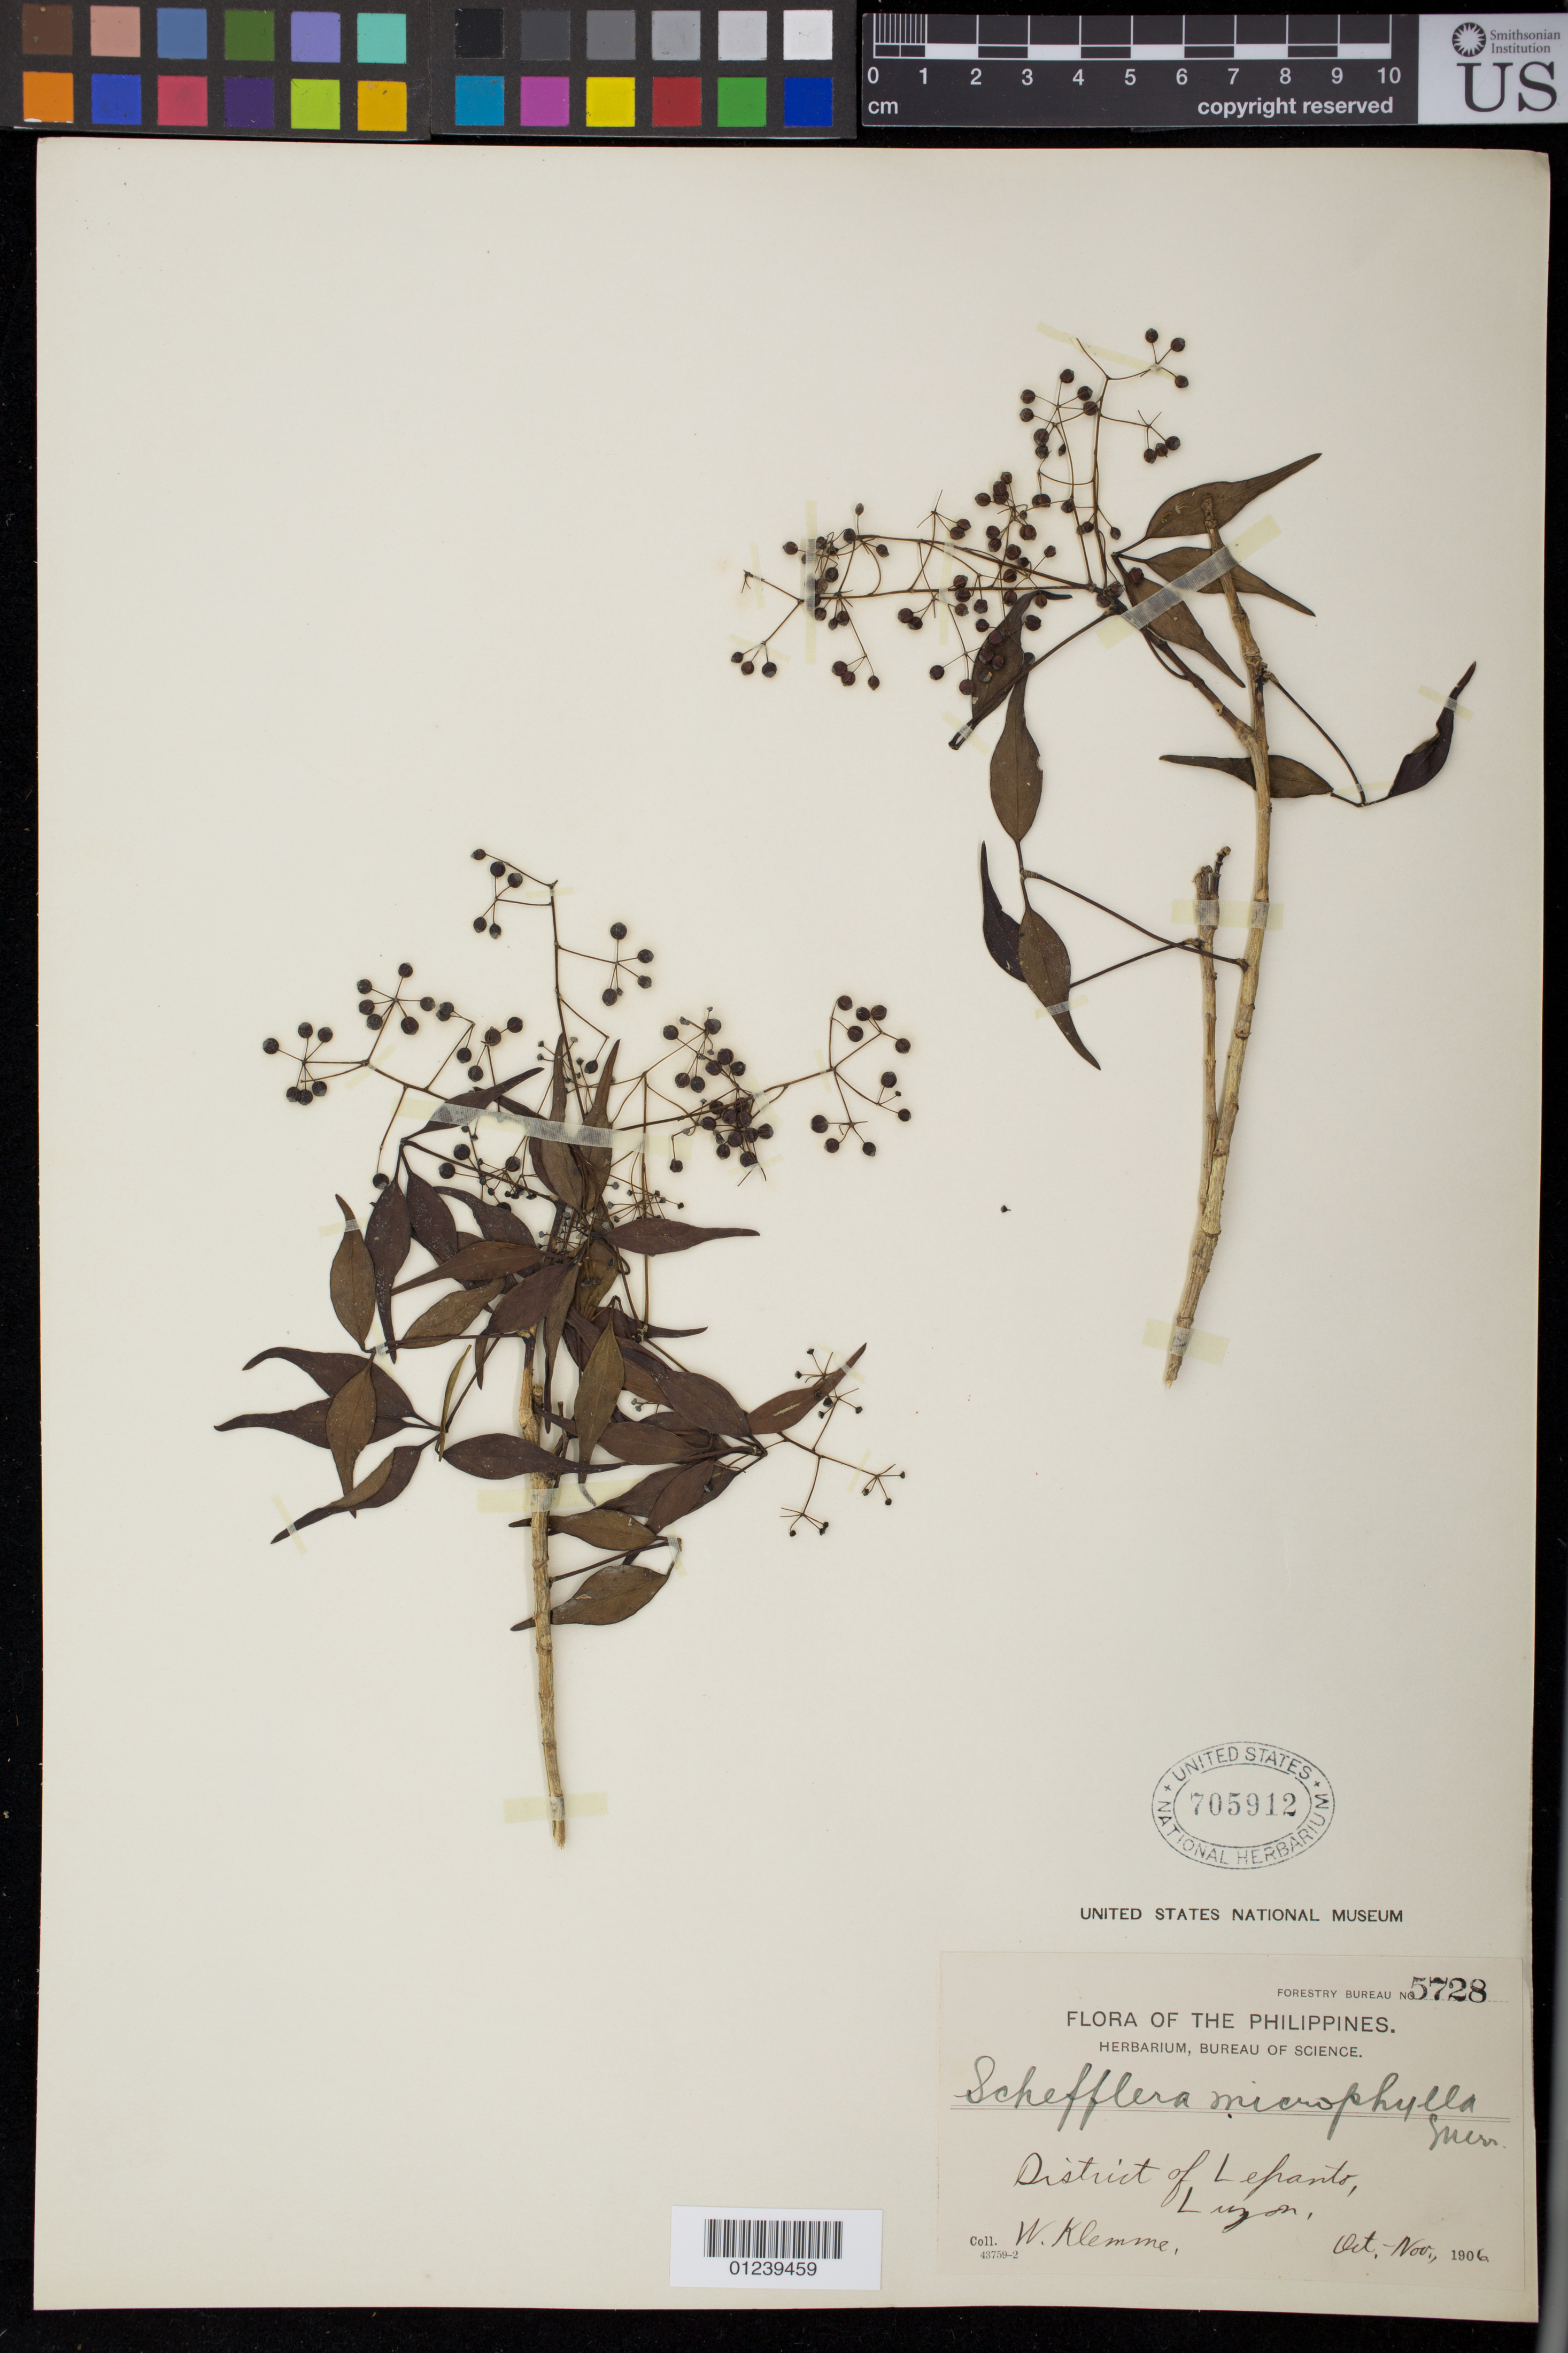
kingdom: Plantae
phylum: Tracheophyta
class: Magnoliopsida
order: Apiales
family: Araliaceae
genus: Schefflera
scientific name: Schefflera microphylla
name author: Merr.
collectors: W. Klemme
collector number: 5728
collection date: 1906-10/1906-11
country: Philippines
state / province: Central Visayas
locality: District of Lepanto, Luzon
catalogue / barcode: US 705912